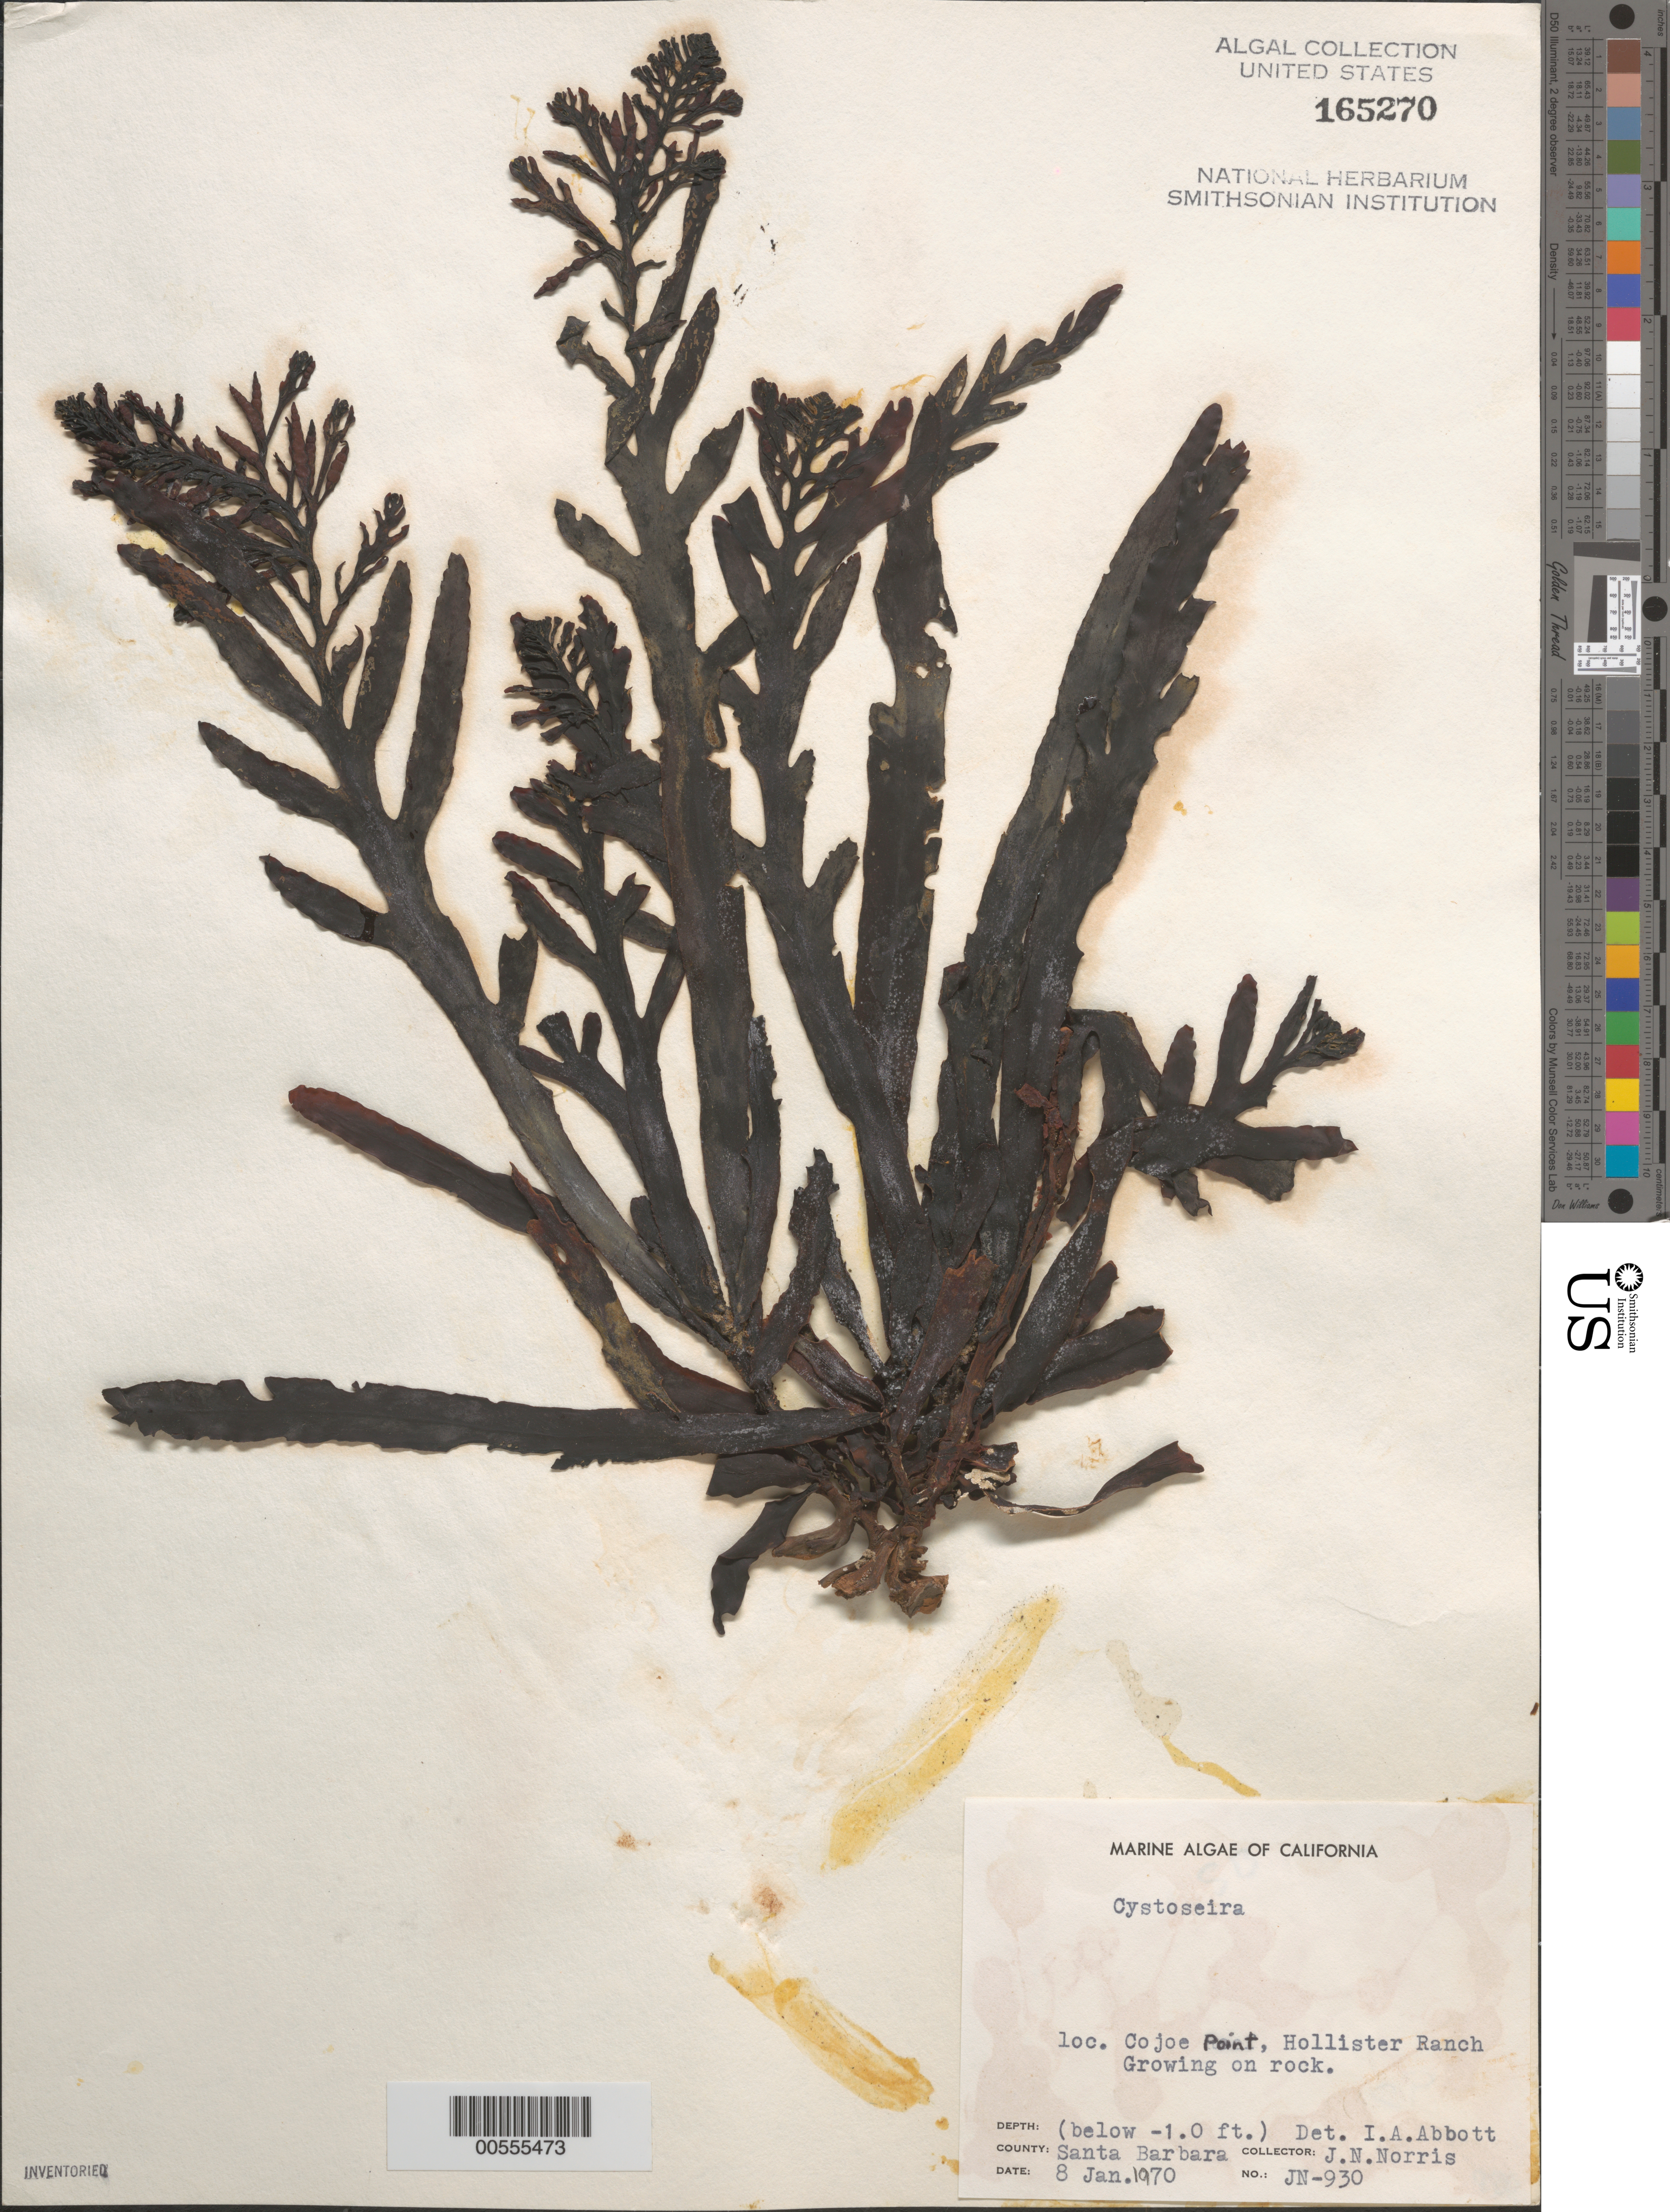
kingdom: Chromista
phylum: Ochrophyta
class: Phaeophyceae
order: Fucales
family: Sargassaceae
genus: Cystoseira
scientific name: Cystoseira sp.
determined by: Abbott, Isabella A.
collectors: J. N. Norris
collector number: JN-930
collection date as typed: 08 Jan 1970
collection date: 1970-01-08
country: United States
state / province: California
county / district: Santa Barbara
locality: Cojo Point, Hollister Ranch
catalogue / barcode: US 165270